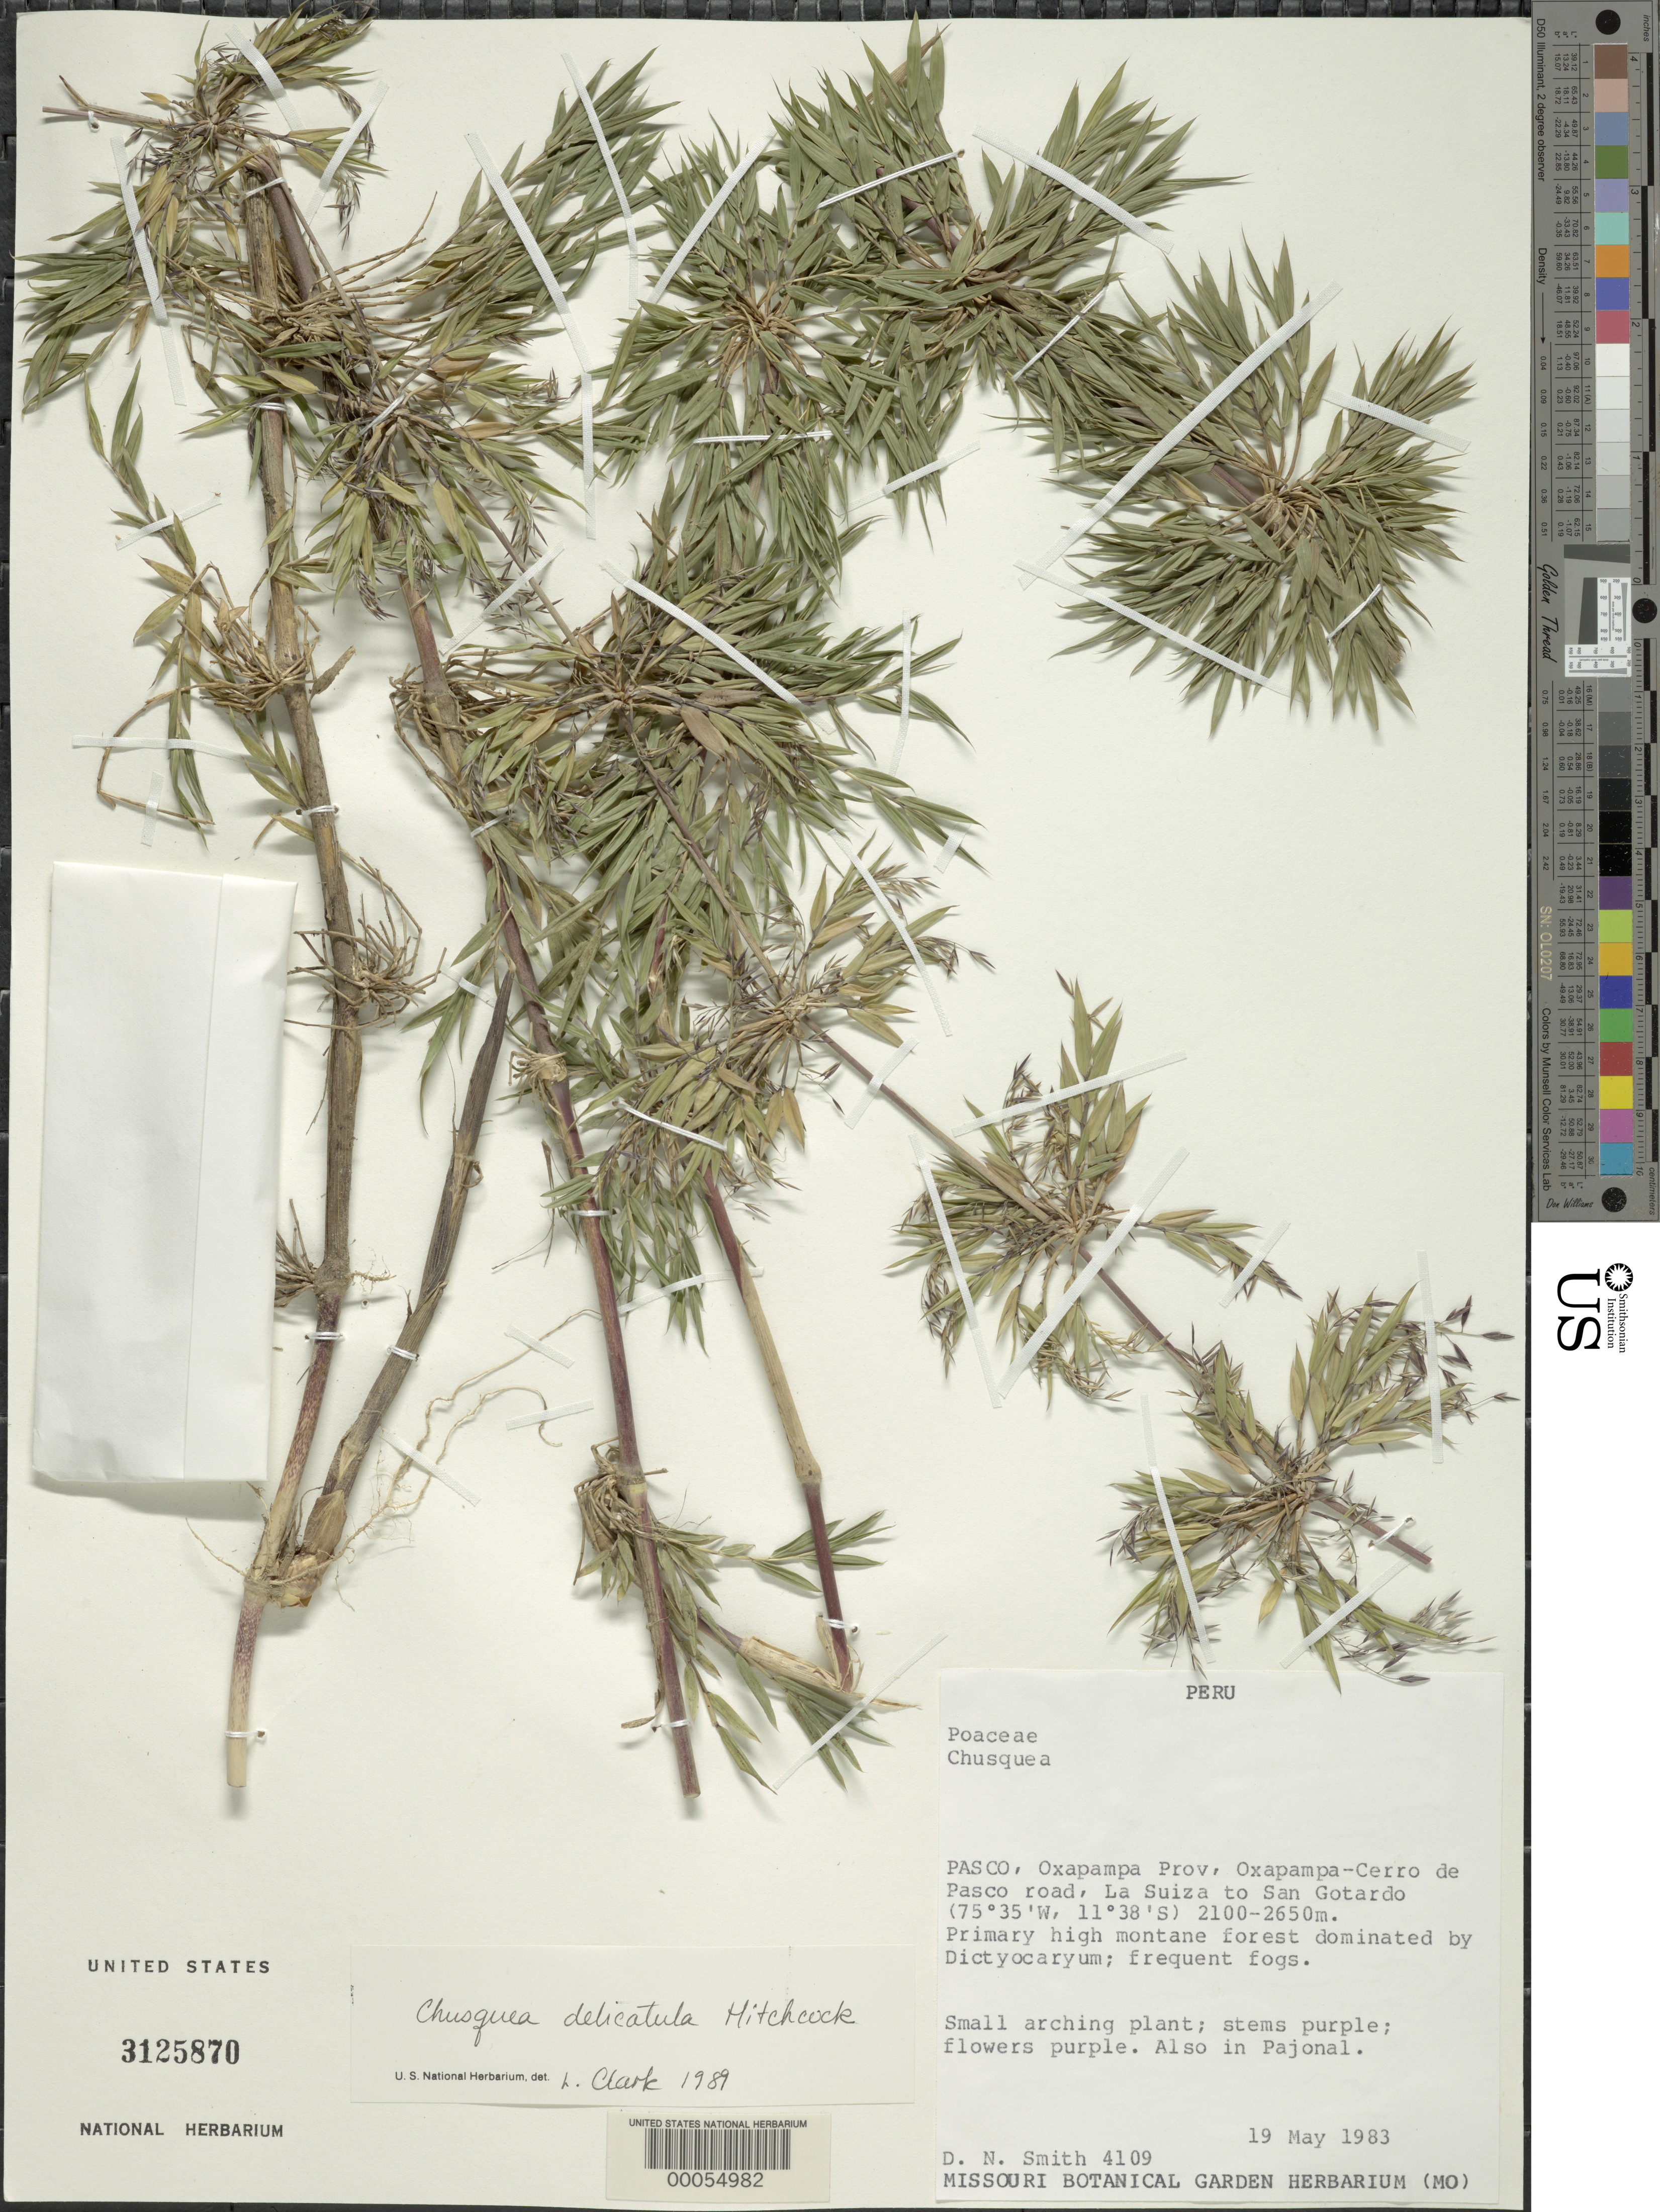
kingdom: Plantae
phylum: Tracheophyta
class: Liliopsida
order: Poales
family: Poaceae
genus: Chusquea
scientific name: Chusquea delicatula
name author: Hitchc.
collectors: D. Smith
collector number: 4109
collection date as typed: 19 May 1983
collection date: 1983-05-19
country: Peru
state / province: Pasco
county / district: Oxapampa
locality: Oxapampa-cerro de pasco road, la suiza to san gotardo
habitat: Primary high montane forest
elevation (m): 2100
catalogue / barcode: US 3125870